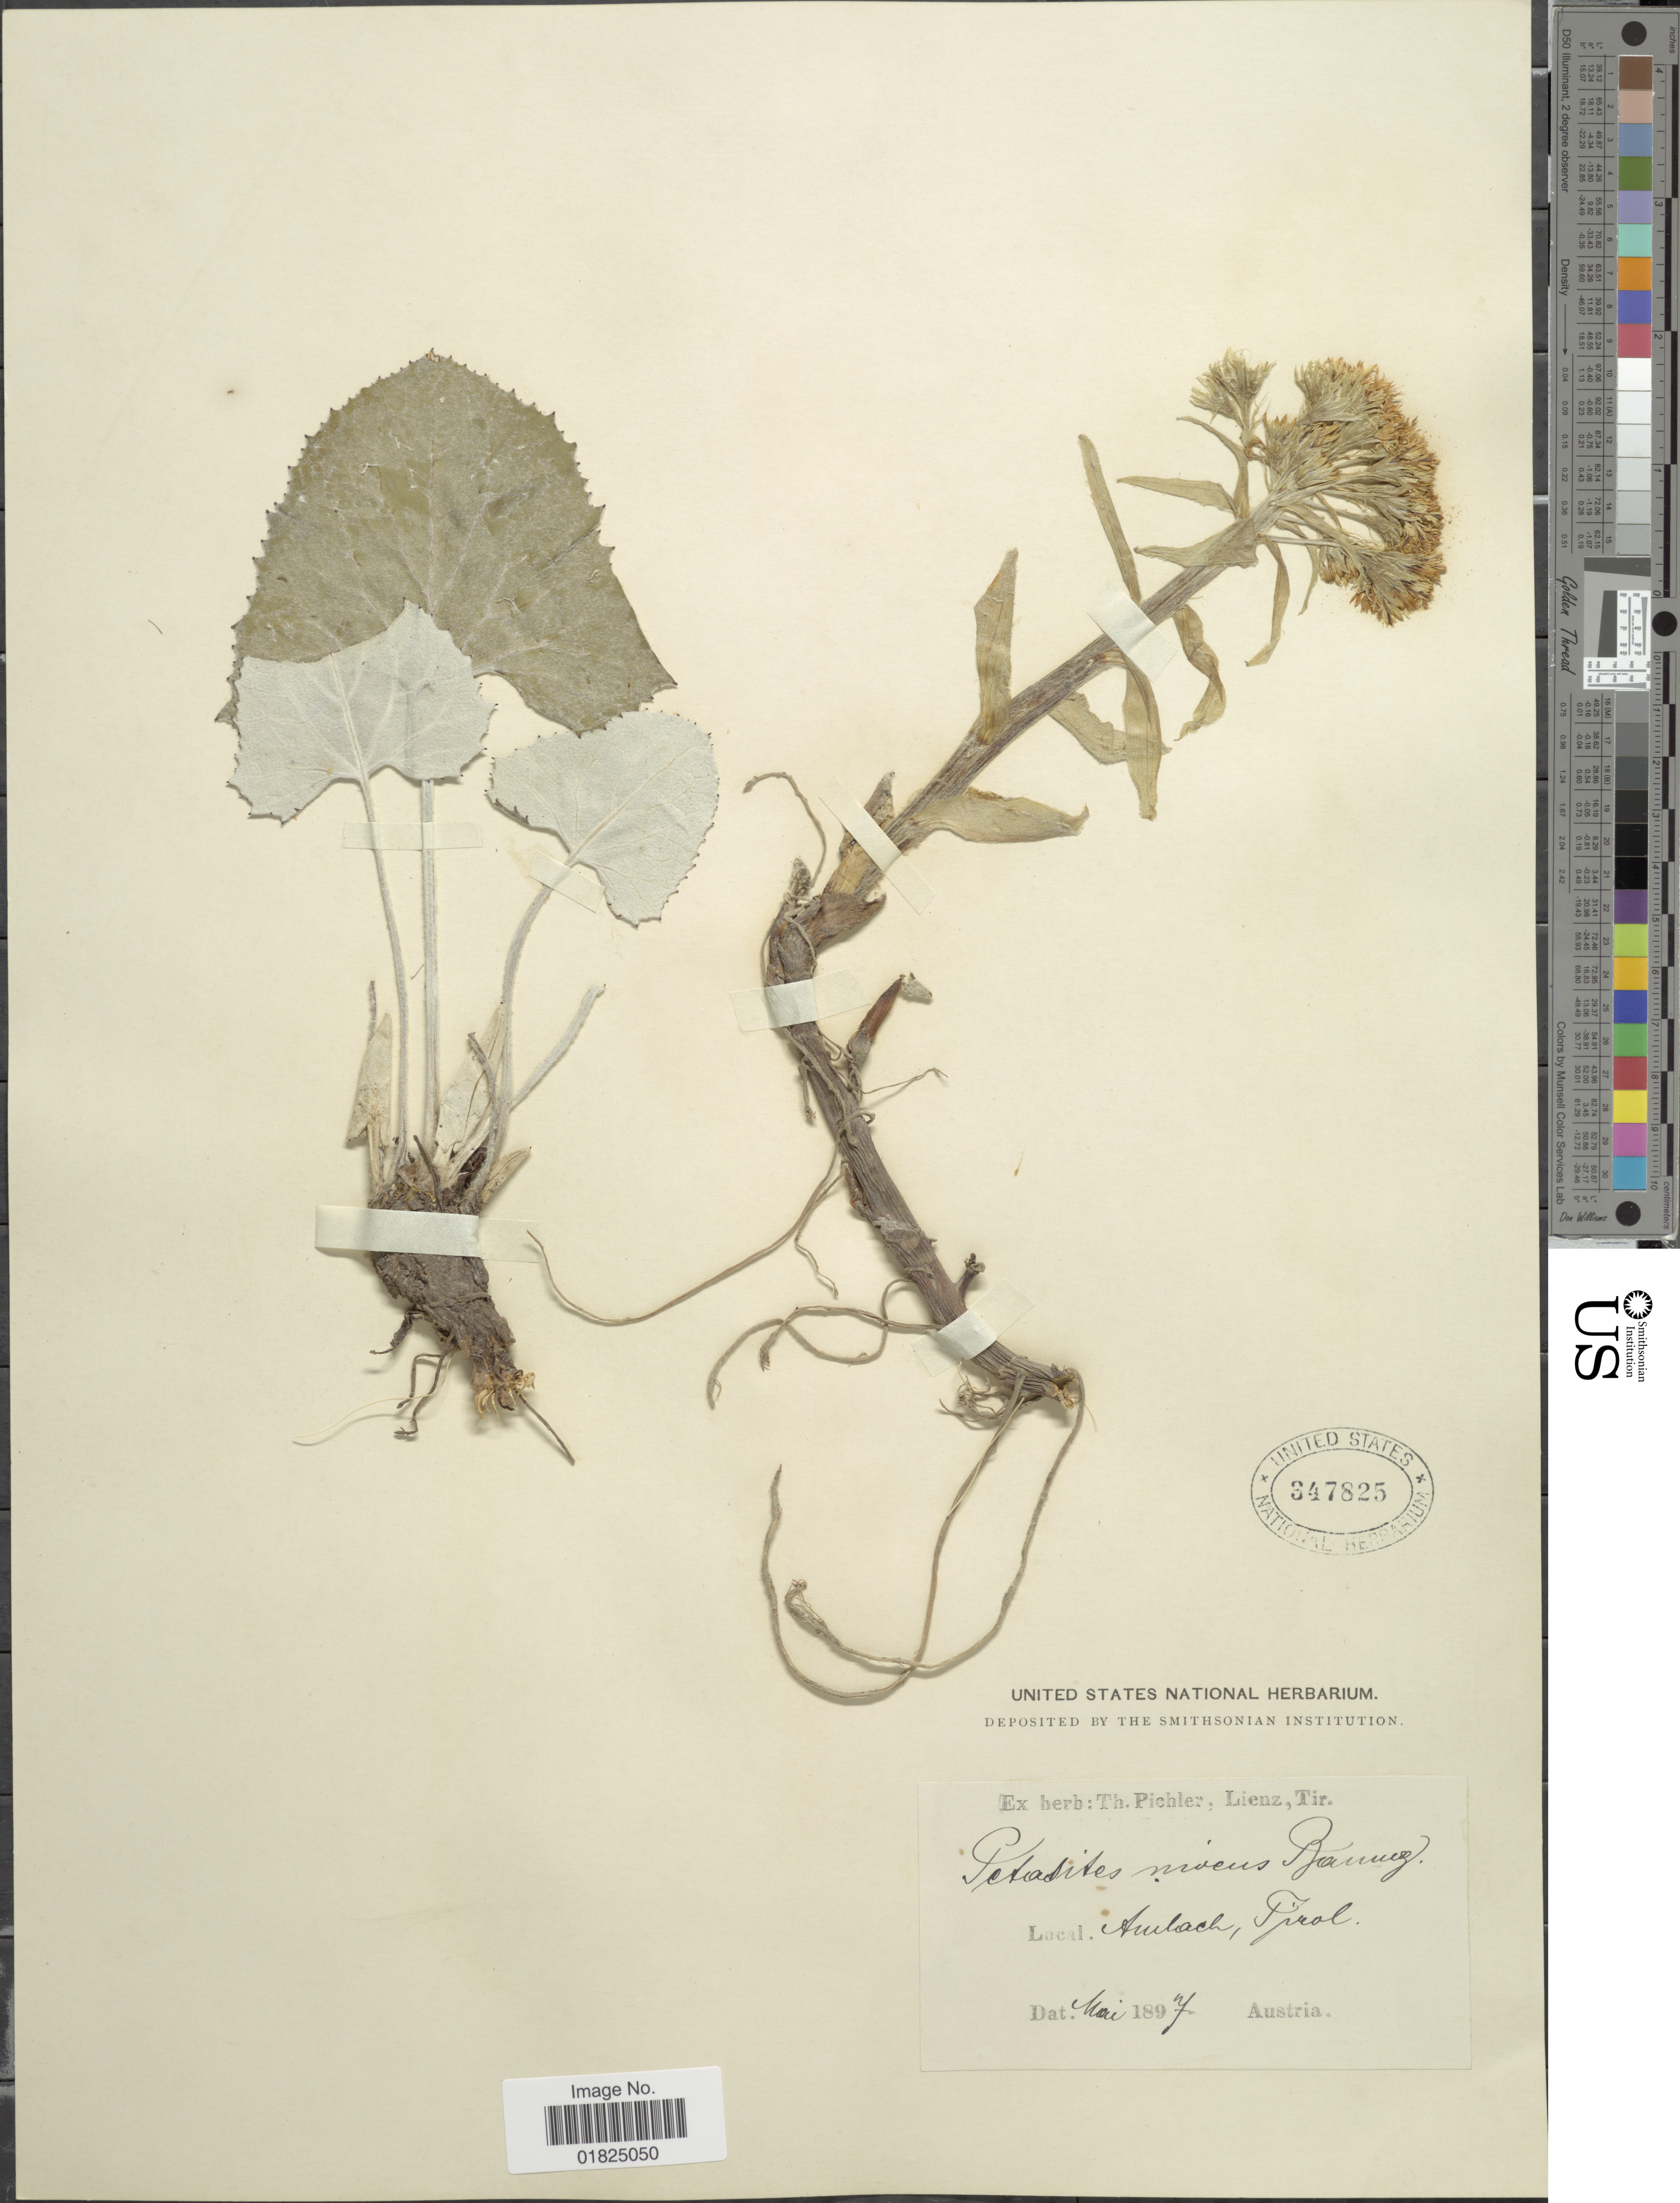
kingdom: Plantae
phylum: Tracheophyta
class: Magnoliopsida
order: Asterales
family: Asteraceae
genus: Petasites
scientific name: Petasites paradoxus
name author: (Retz.) Baumg.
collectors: ex herb. T. Pichler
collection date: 1897-05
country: Austria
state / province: Tirol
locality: Amlach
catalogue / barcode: US 347825